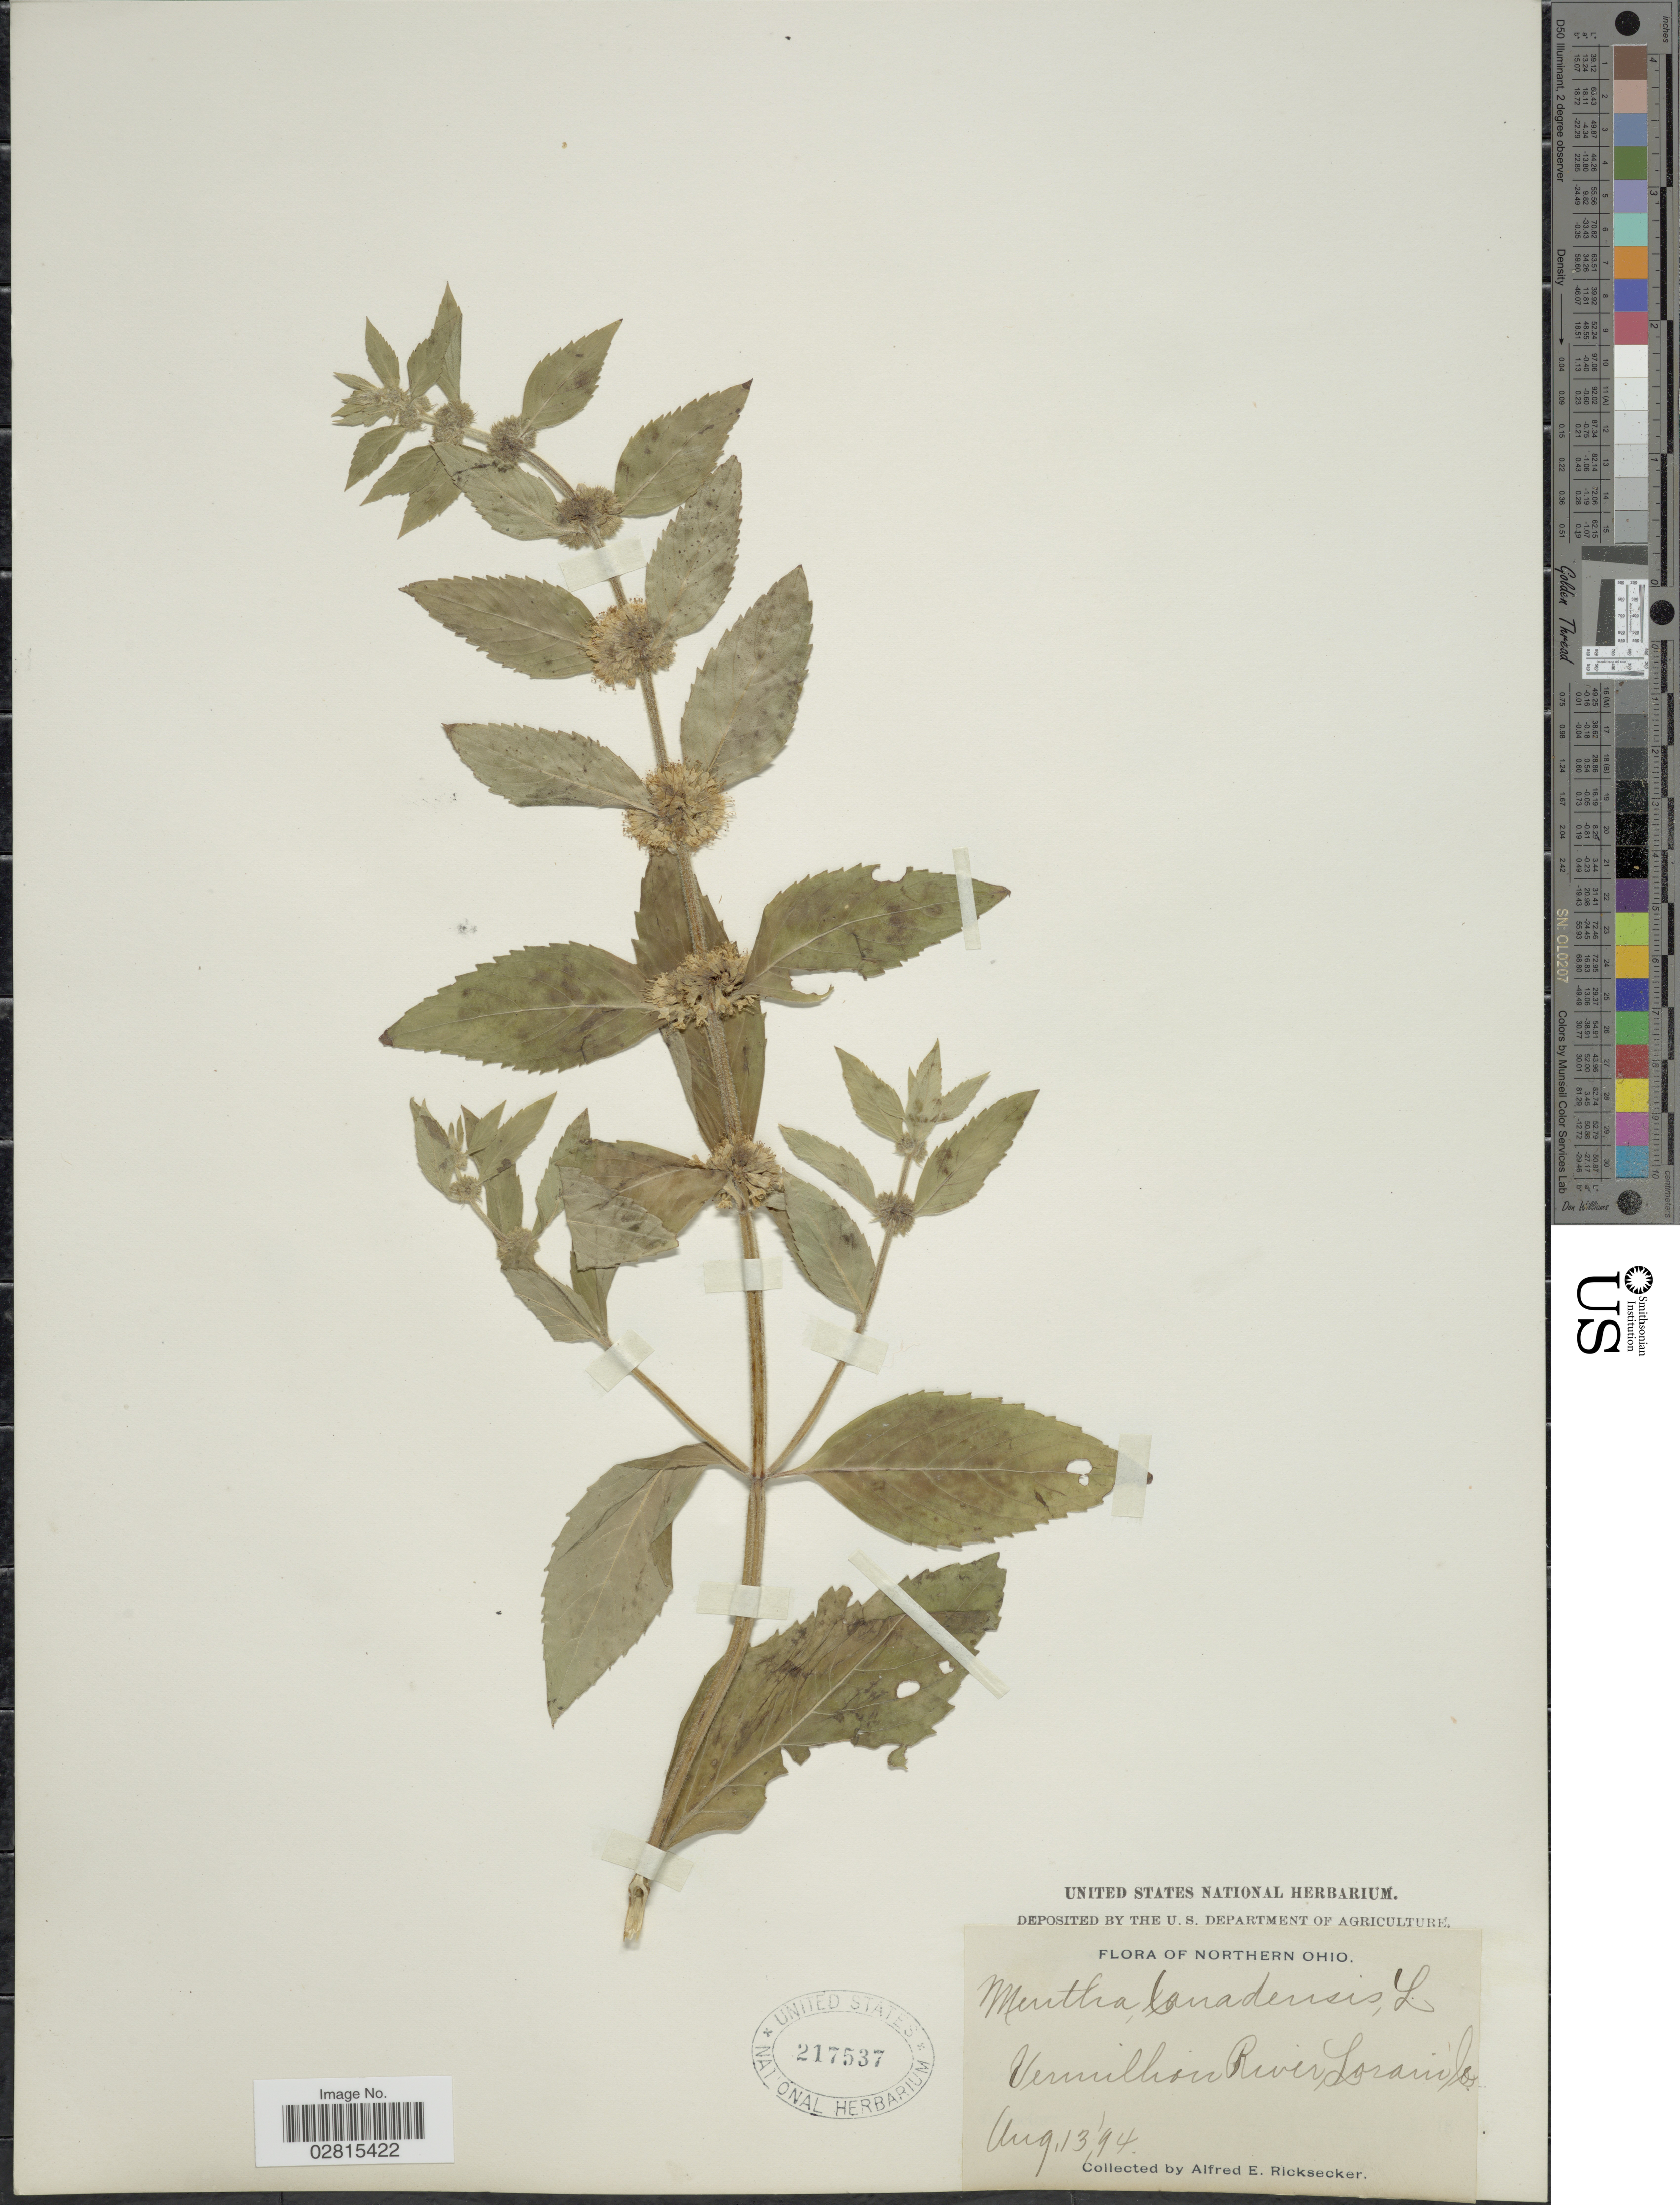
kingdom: Plantae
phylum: Tracheophyta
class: Magnoliopsida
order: Lamiales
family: Lamiaceae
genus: Mentha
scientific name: Mentha canadensis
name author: L.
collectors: A. E. Ricksecker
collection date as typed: Transcribed d/m/y: 13/8/94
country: United States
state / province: Ohio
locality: Northern Ohio. Vermillion River, Lorain Co.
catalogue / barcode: US 217537